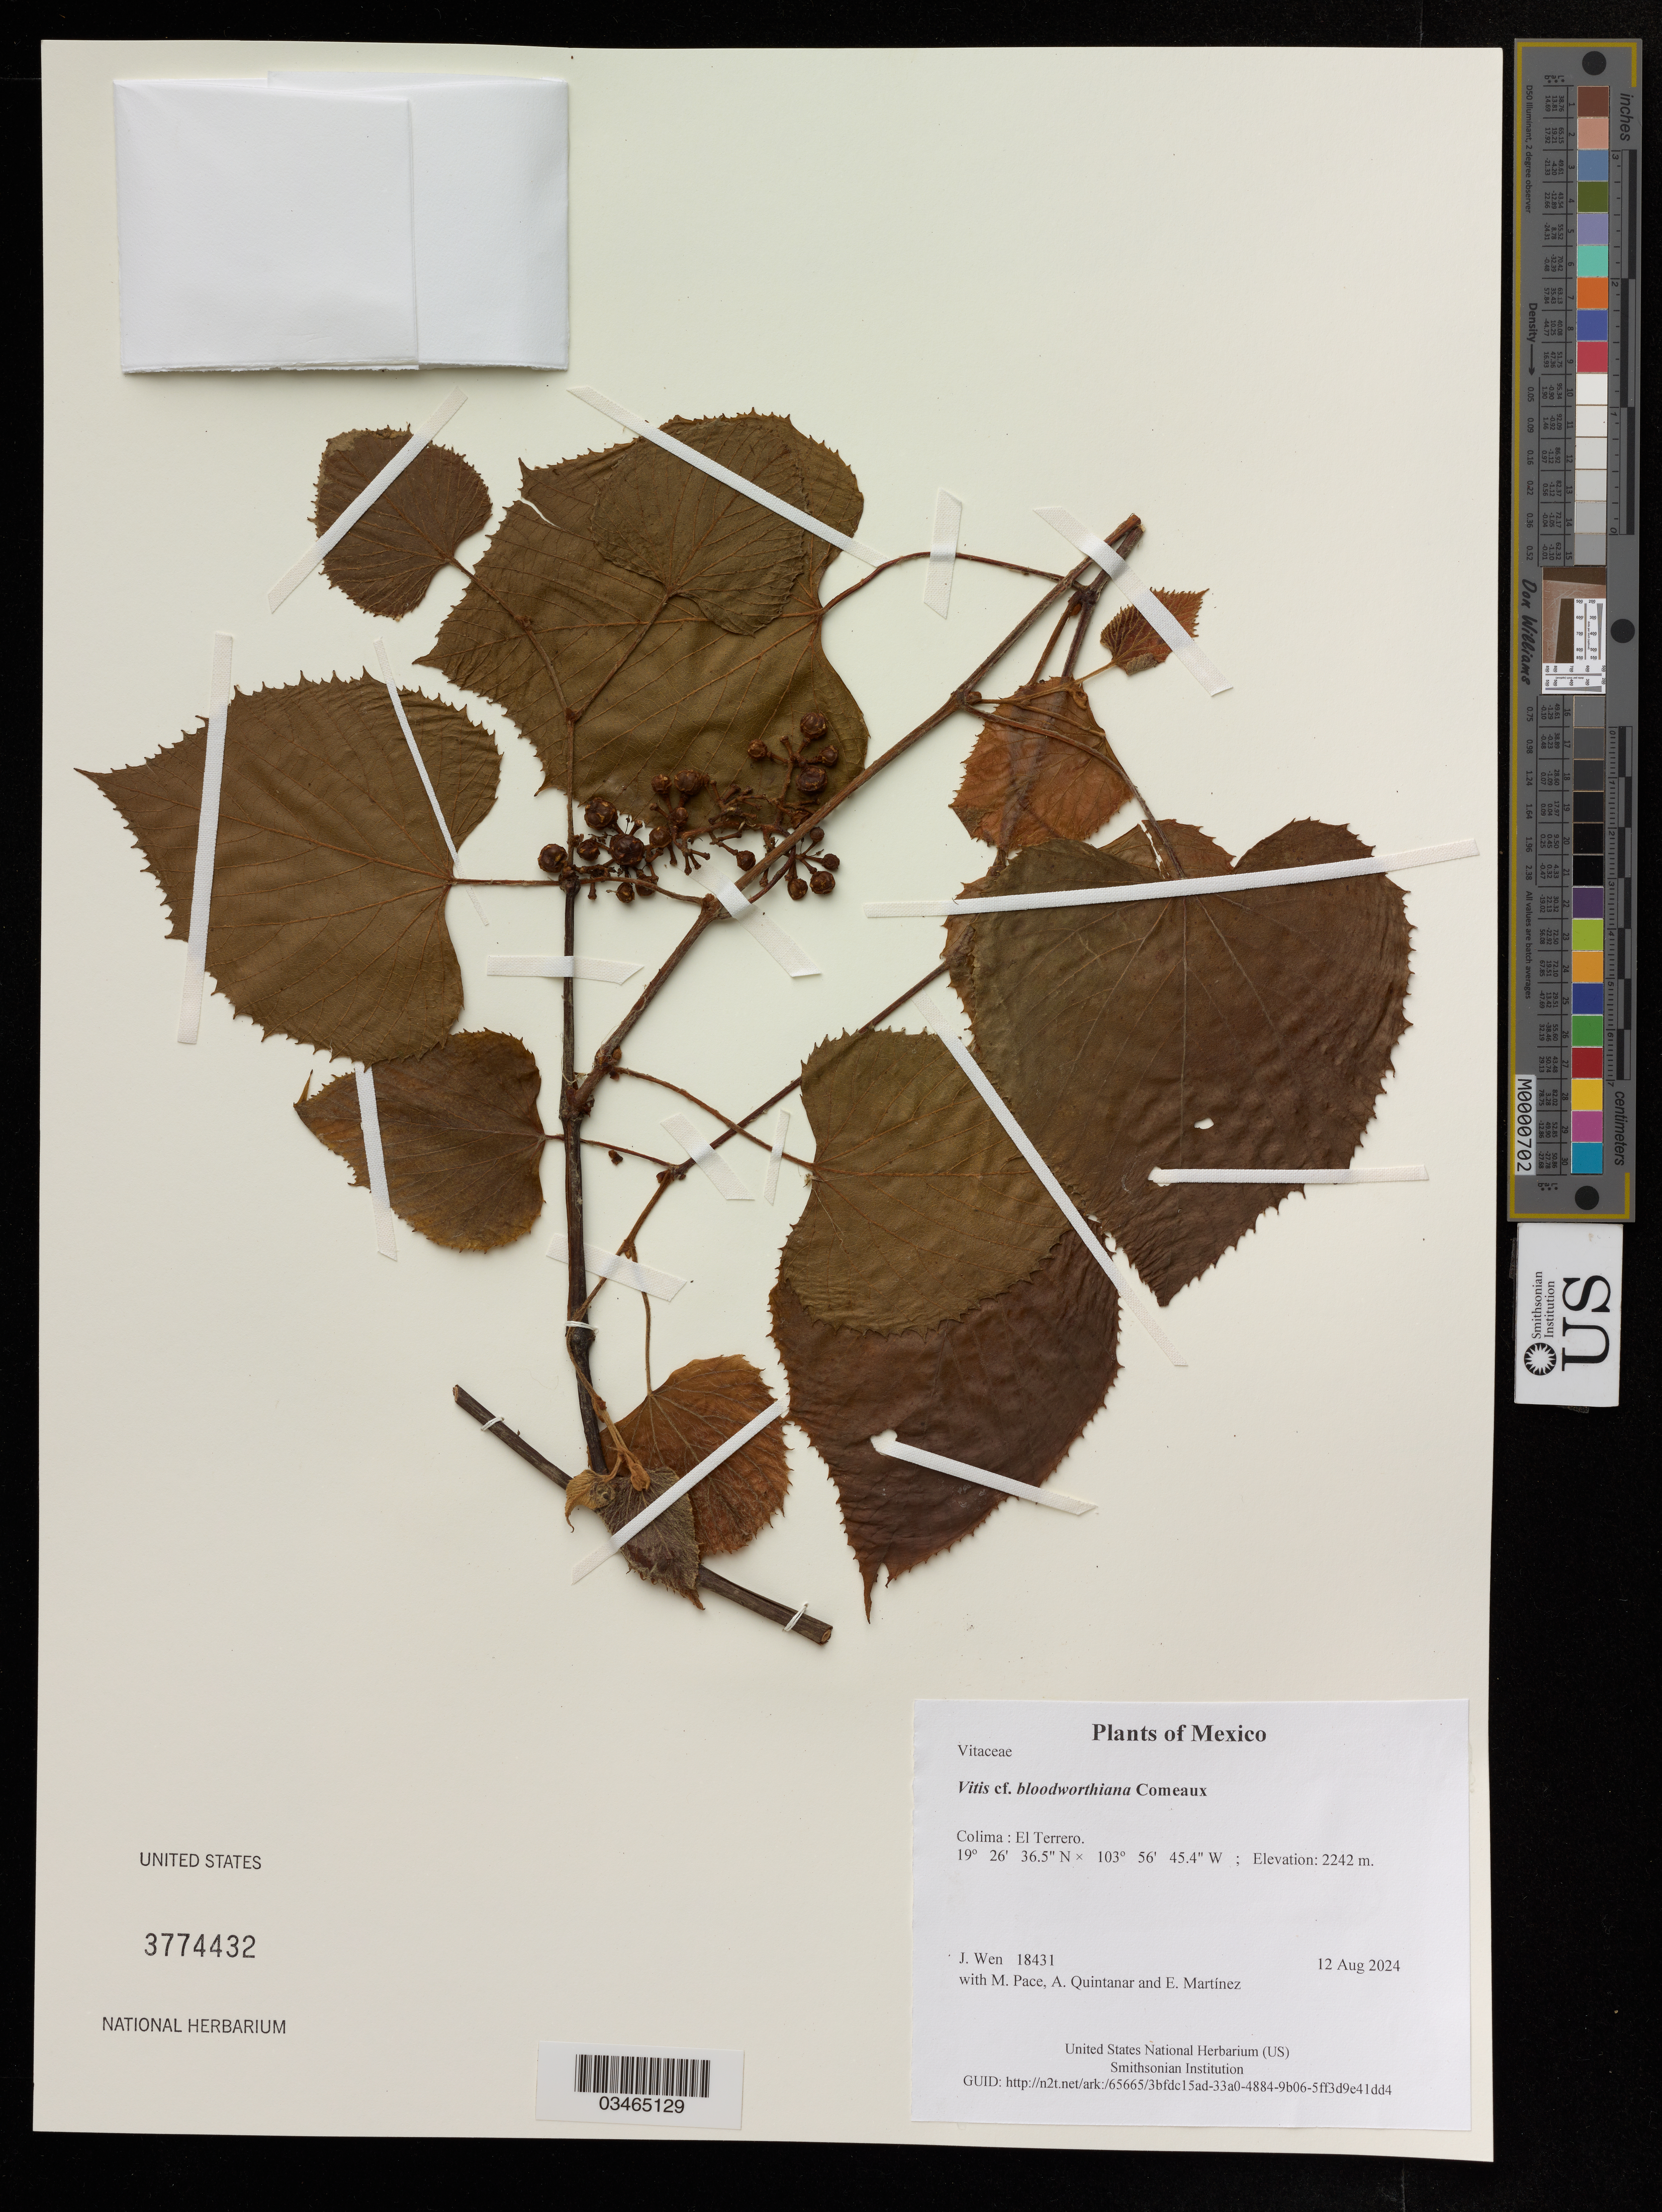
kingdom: Plantae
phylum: Tracheophyta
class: Magnoliopsida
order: Vitales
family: Vitaceae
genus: Vitis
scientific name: Vitis bloodworthiana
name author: Comeaux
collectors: J. Wen, M. Pace, A. Quintanar & E. Martínez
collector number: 18431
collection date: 2024-08-12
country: Mexico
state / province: Colima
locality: El Terrero.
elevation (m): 2242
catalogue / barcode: US 3774432